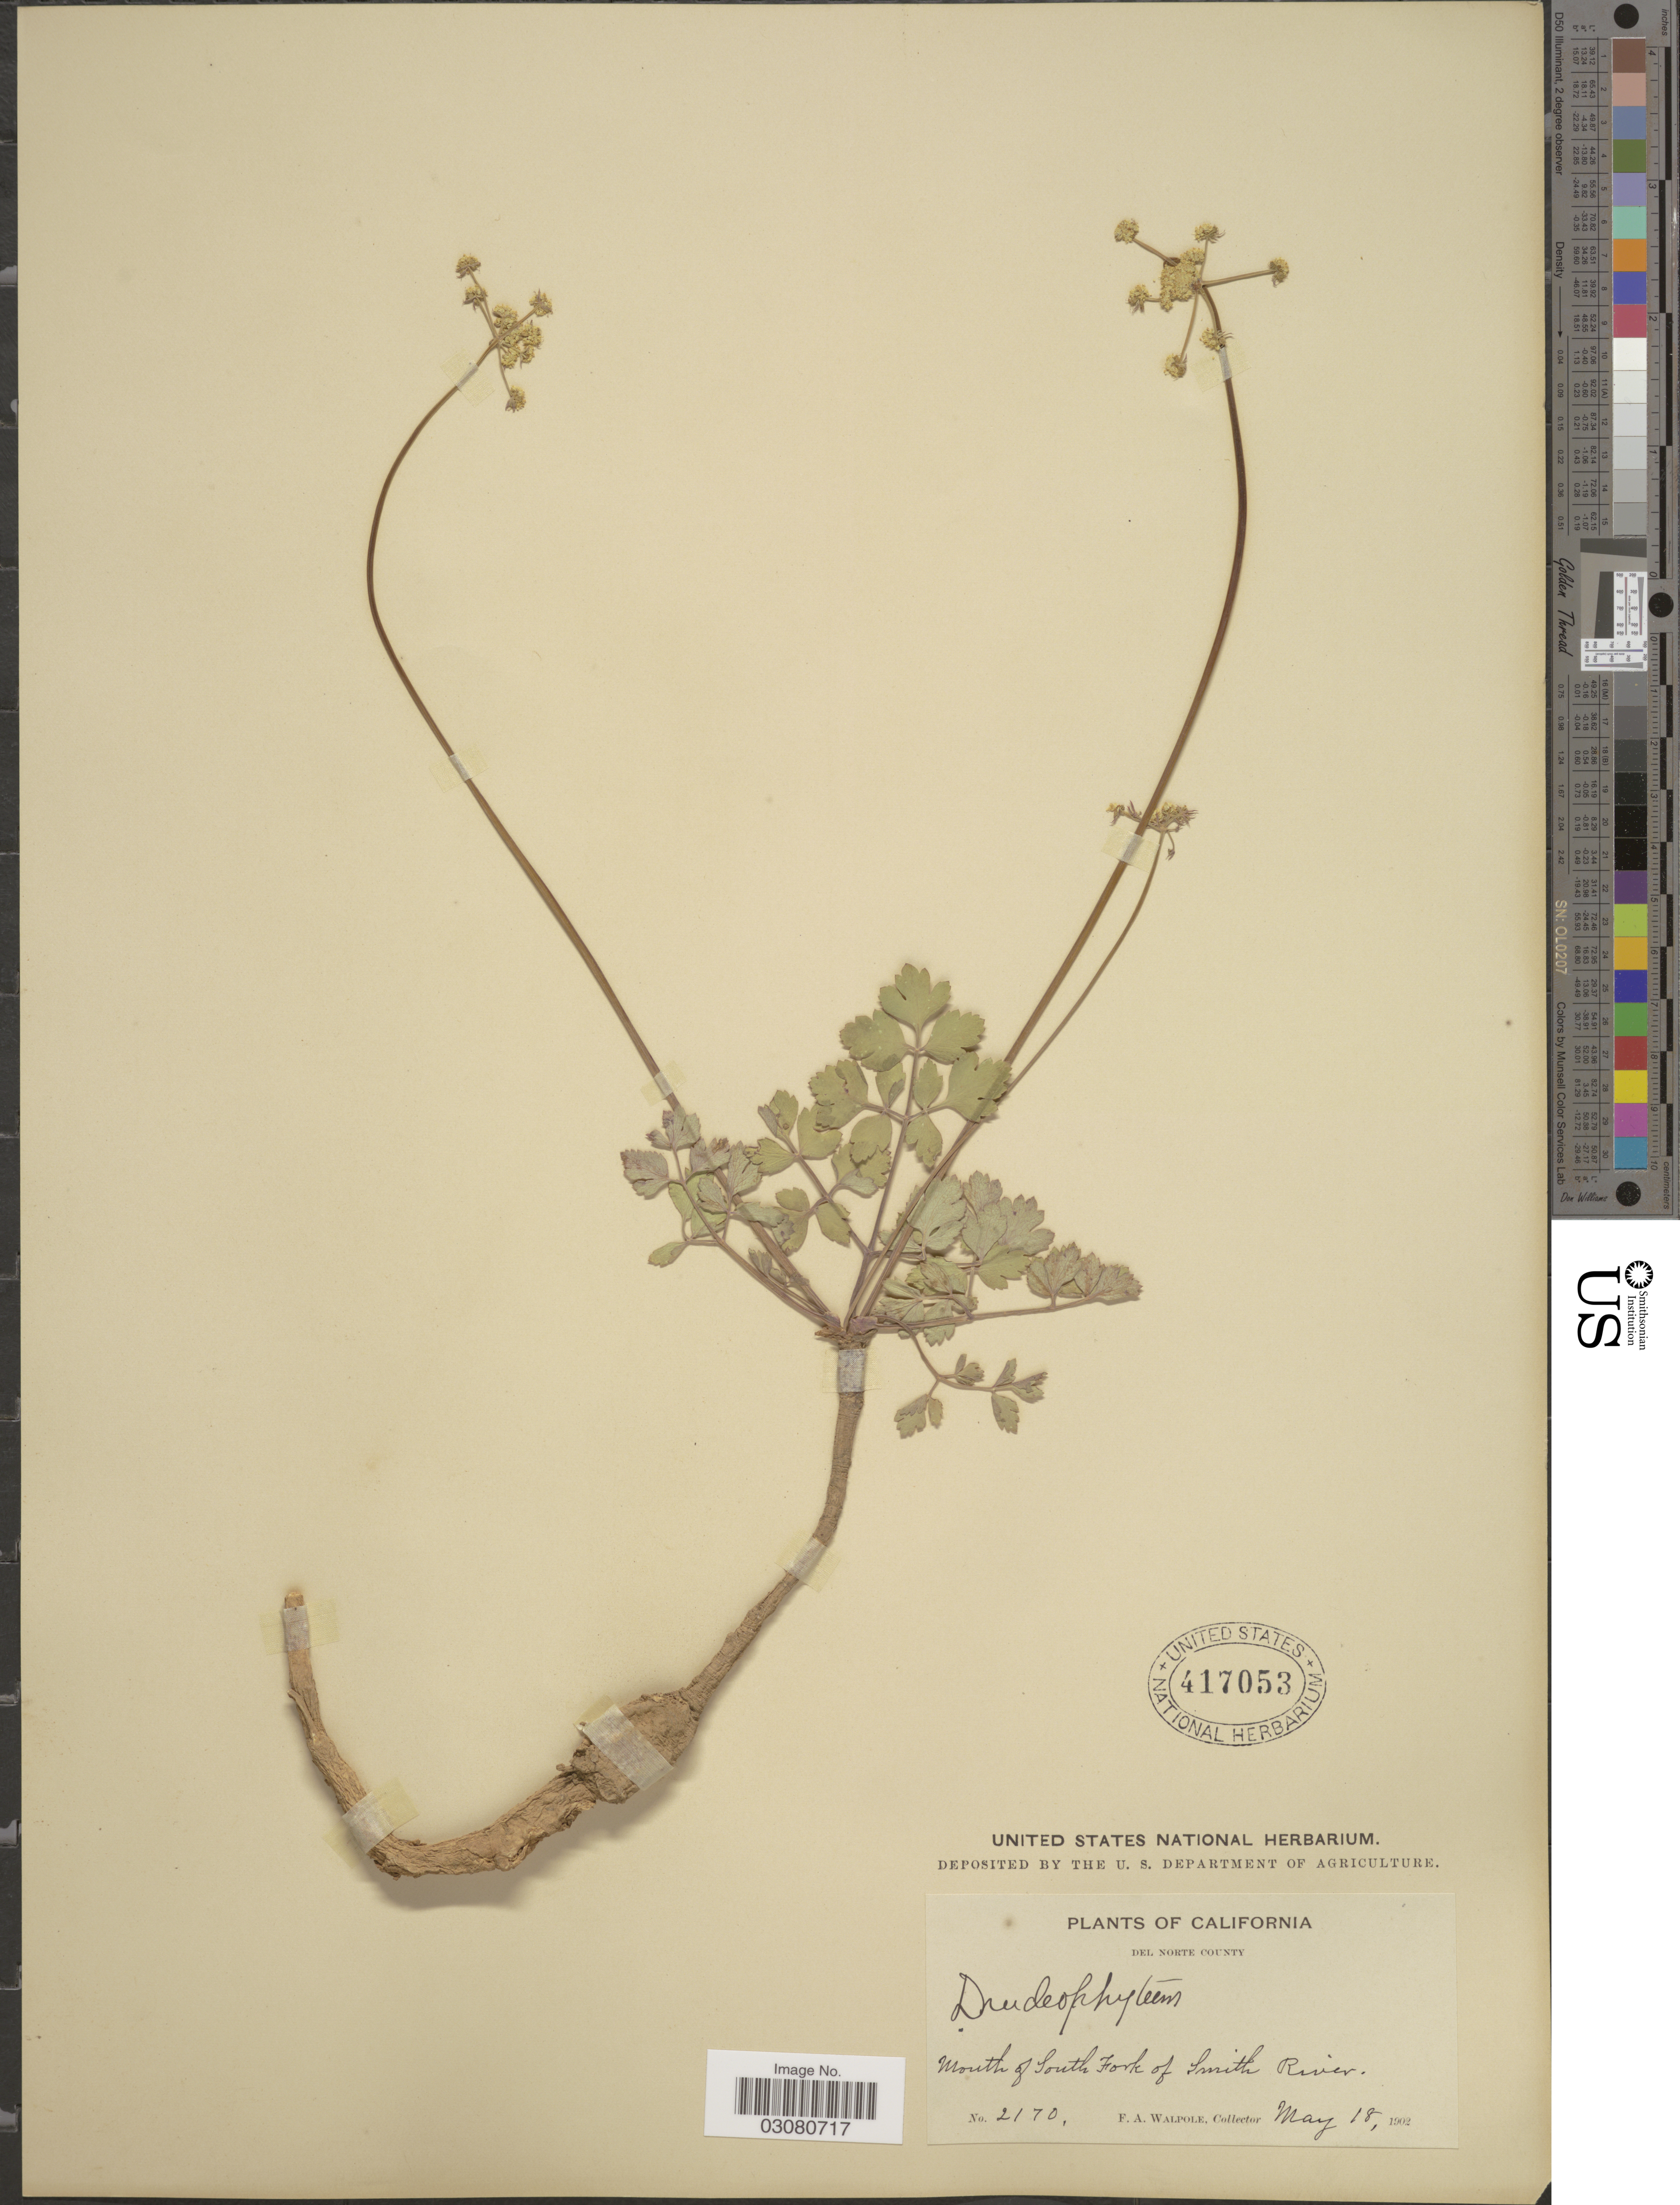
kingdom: Plantae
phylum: Tracheophyta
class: Magnoliopsida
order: Apiales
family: Apiaceae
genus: Drudeophytum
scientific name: Drudeophytum kelloggii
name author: (A. Gray) J.M. Coult. & Rose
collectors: F. Walpole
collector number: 2170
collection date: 1902-05-18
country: United States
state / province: California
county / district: Del Norte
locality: Del Norte County. Mouth of South Fork of Smith River.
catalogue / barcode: US 417053